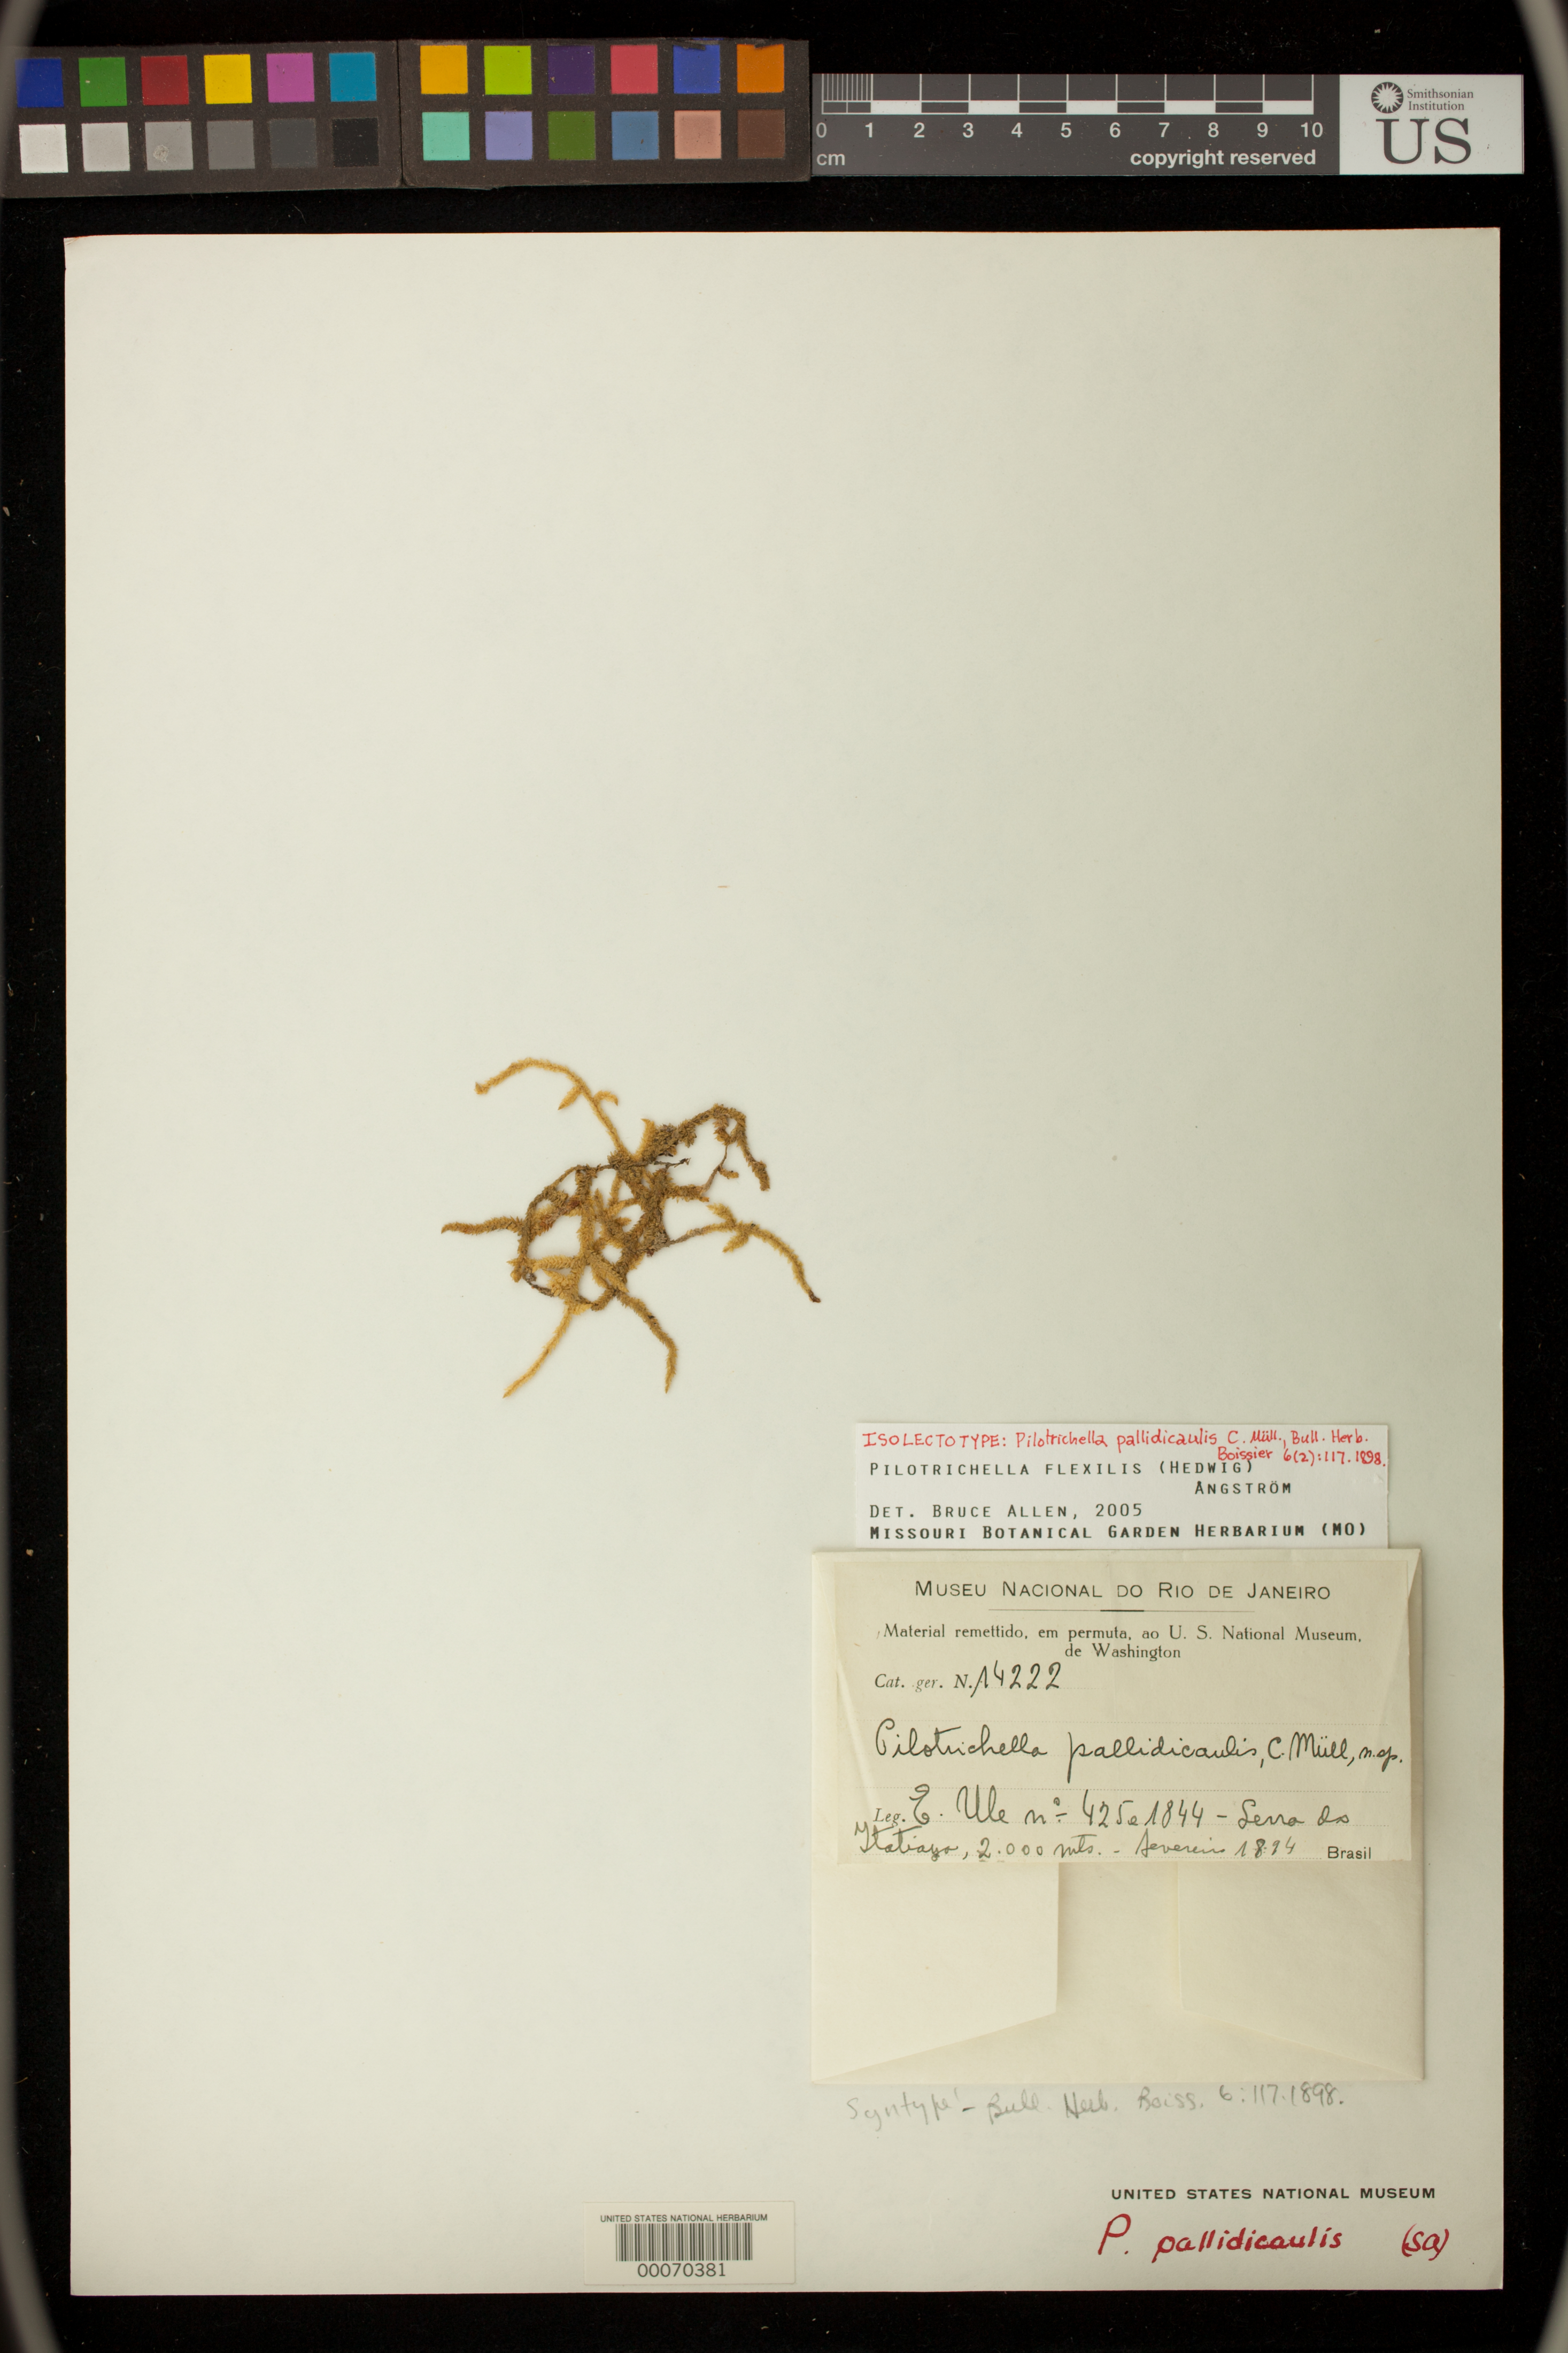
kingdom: Plantae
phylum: Bryophyta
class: Bryopsida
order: Hypnales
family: Lembophyllaceae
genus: Pilotrichella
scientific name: Pilotrichella pallidicaulis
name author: Müll. Hal.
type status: Syntype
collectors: E. H. Ule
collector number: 425 & 1844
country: Brazil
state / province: Minas Gerais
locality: Cerro Itatiaia.